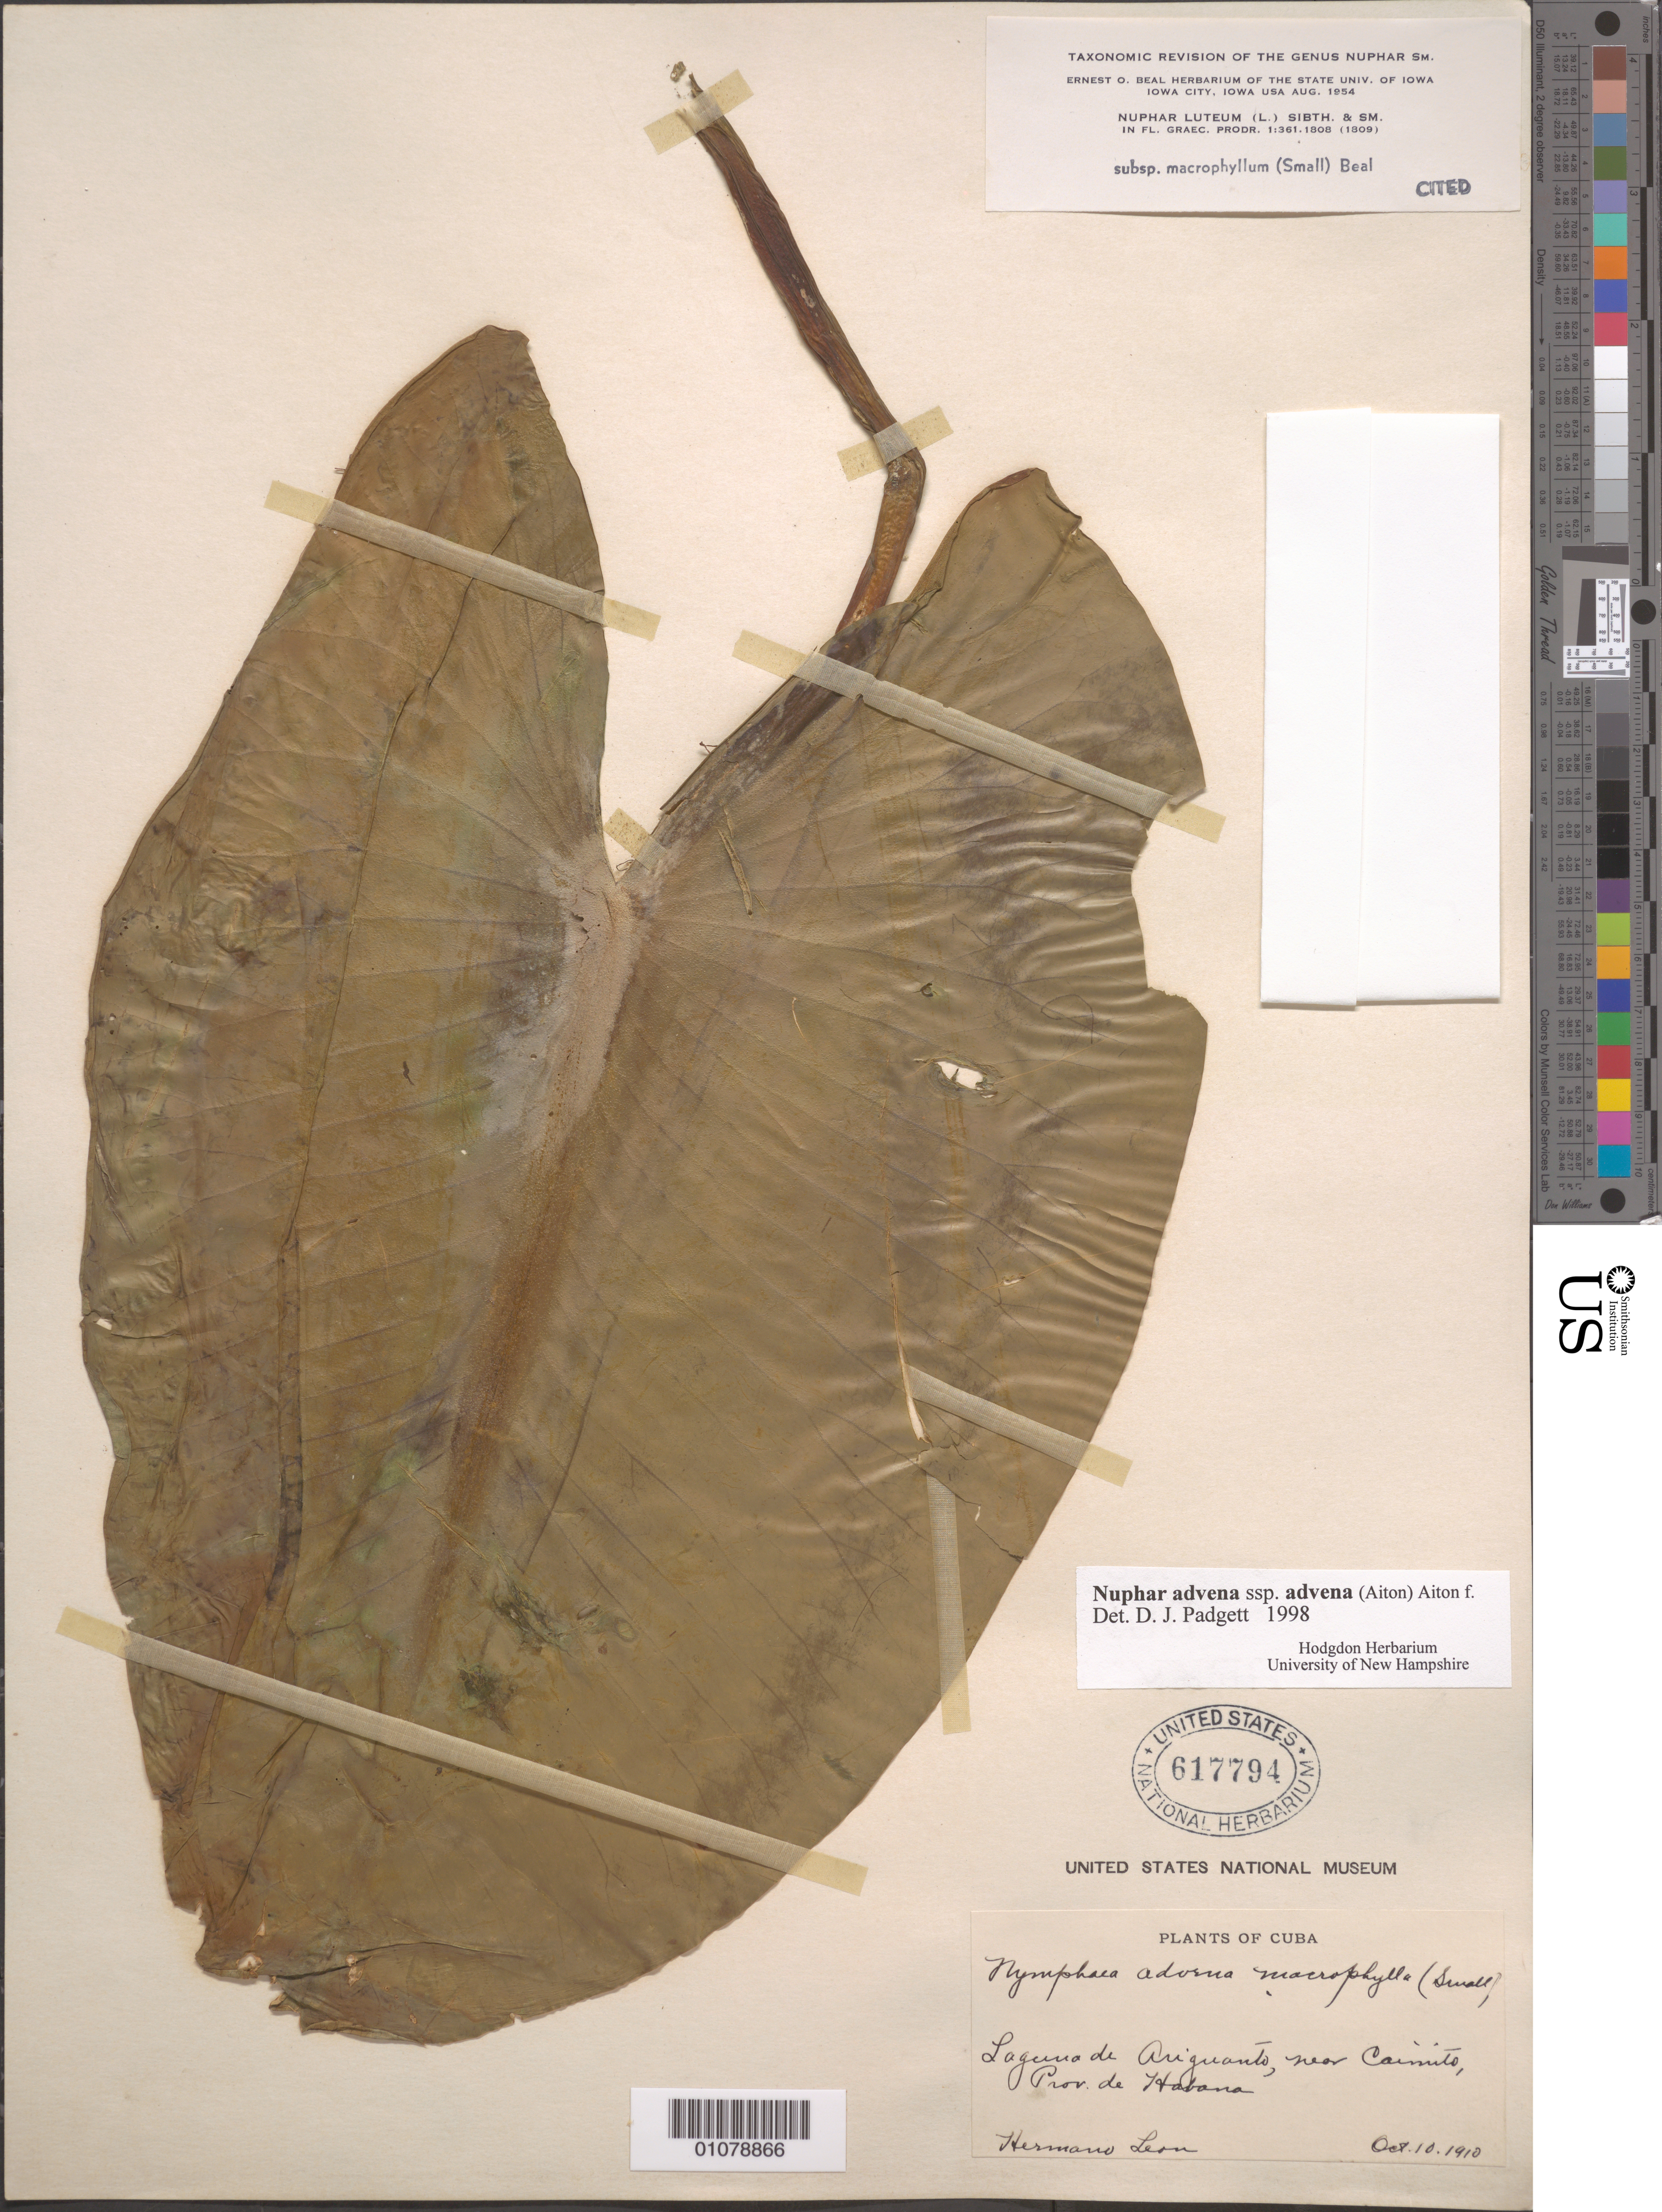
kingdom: Plantae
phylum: Tracheophyta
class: Magnoliopsida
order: Nymphaeales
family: Nymphaeaceae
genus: Nuphar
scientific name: Nuphar advena subsp. advena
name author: (Aiton) W.T. Aiton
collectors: Bro. León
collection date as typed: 10 Oct 1910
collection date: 1910-10-10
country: Cuba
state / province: La Habana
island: Cuba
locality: Laguna de Ariguanto, near Caimito, Prov de Habana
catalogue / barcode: US 617794